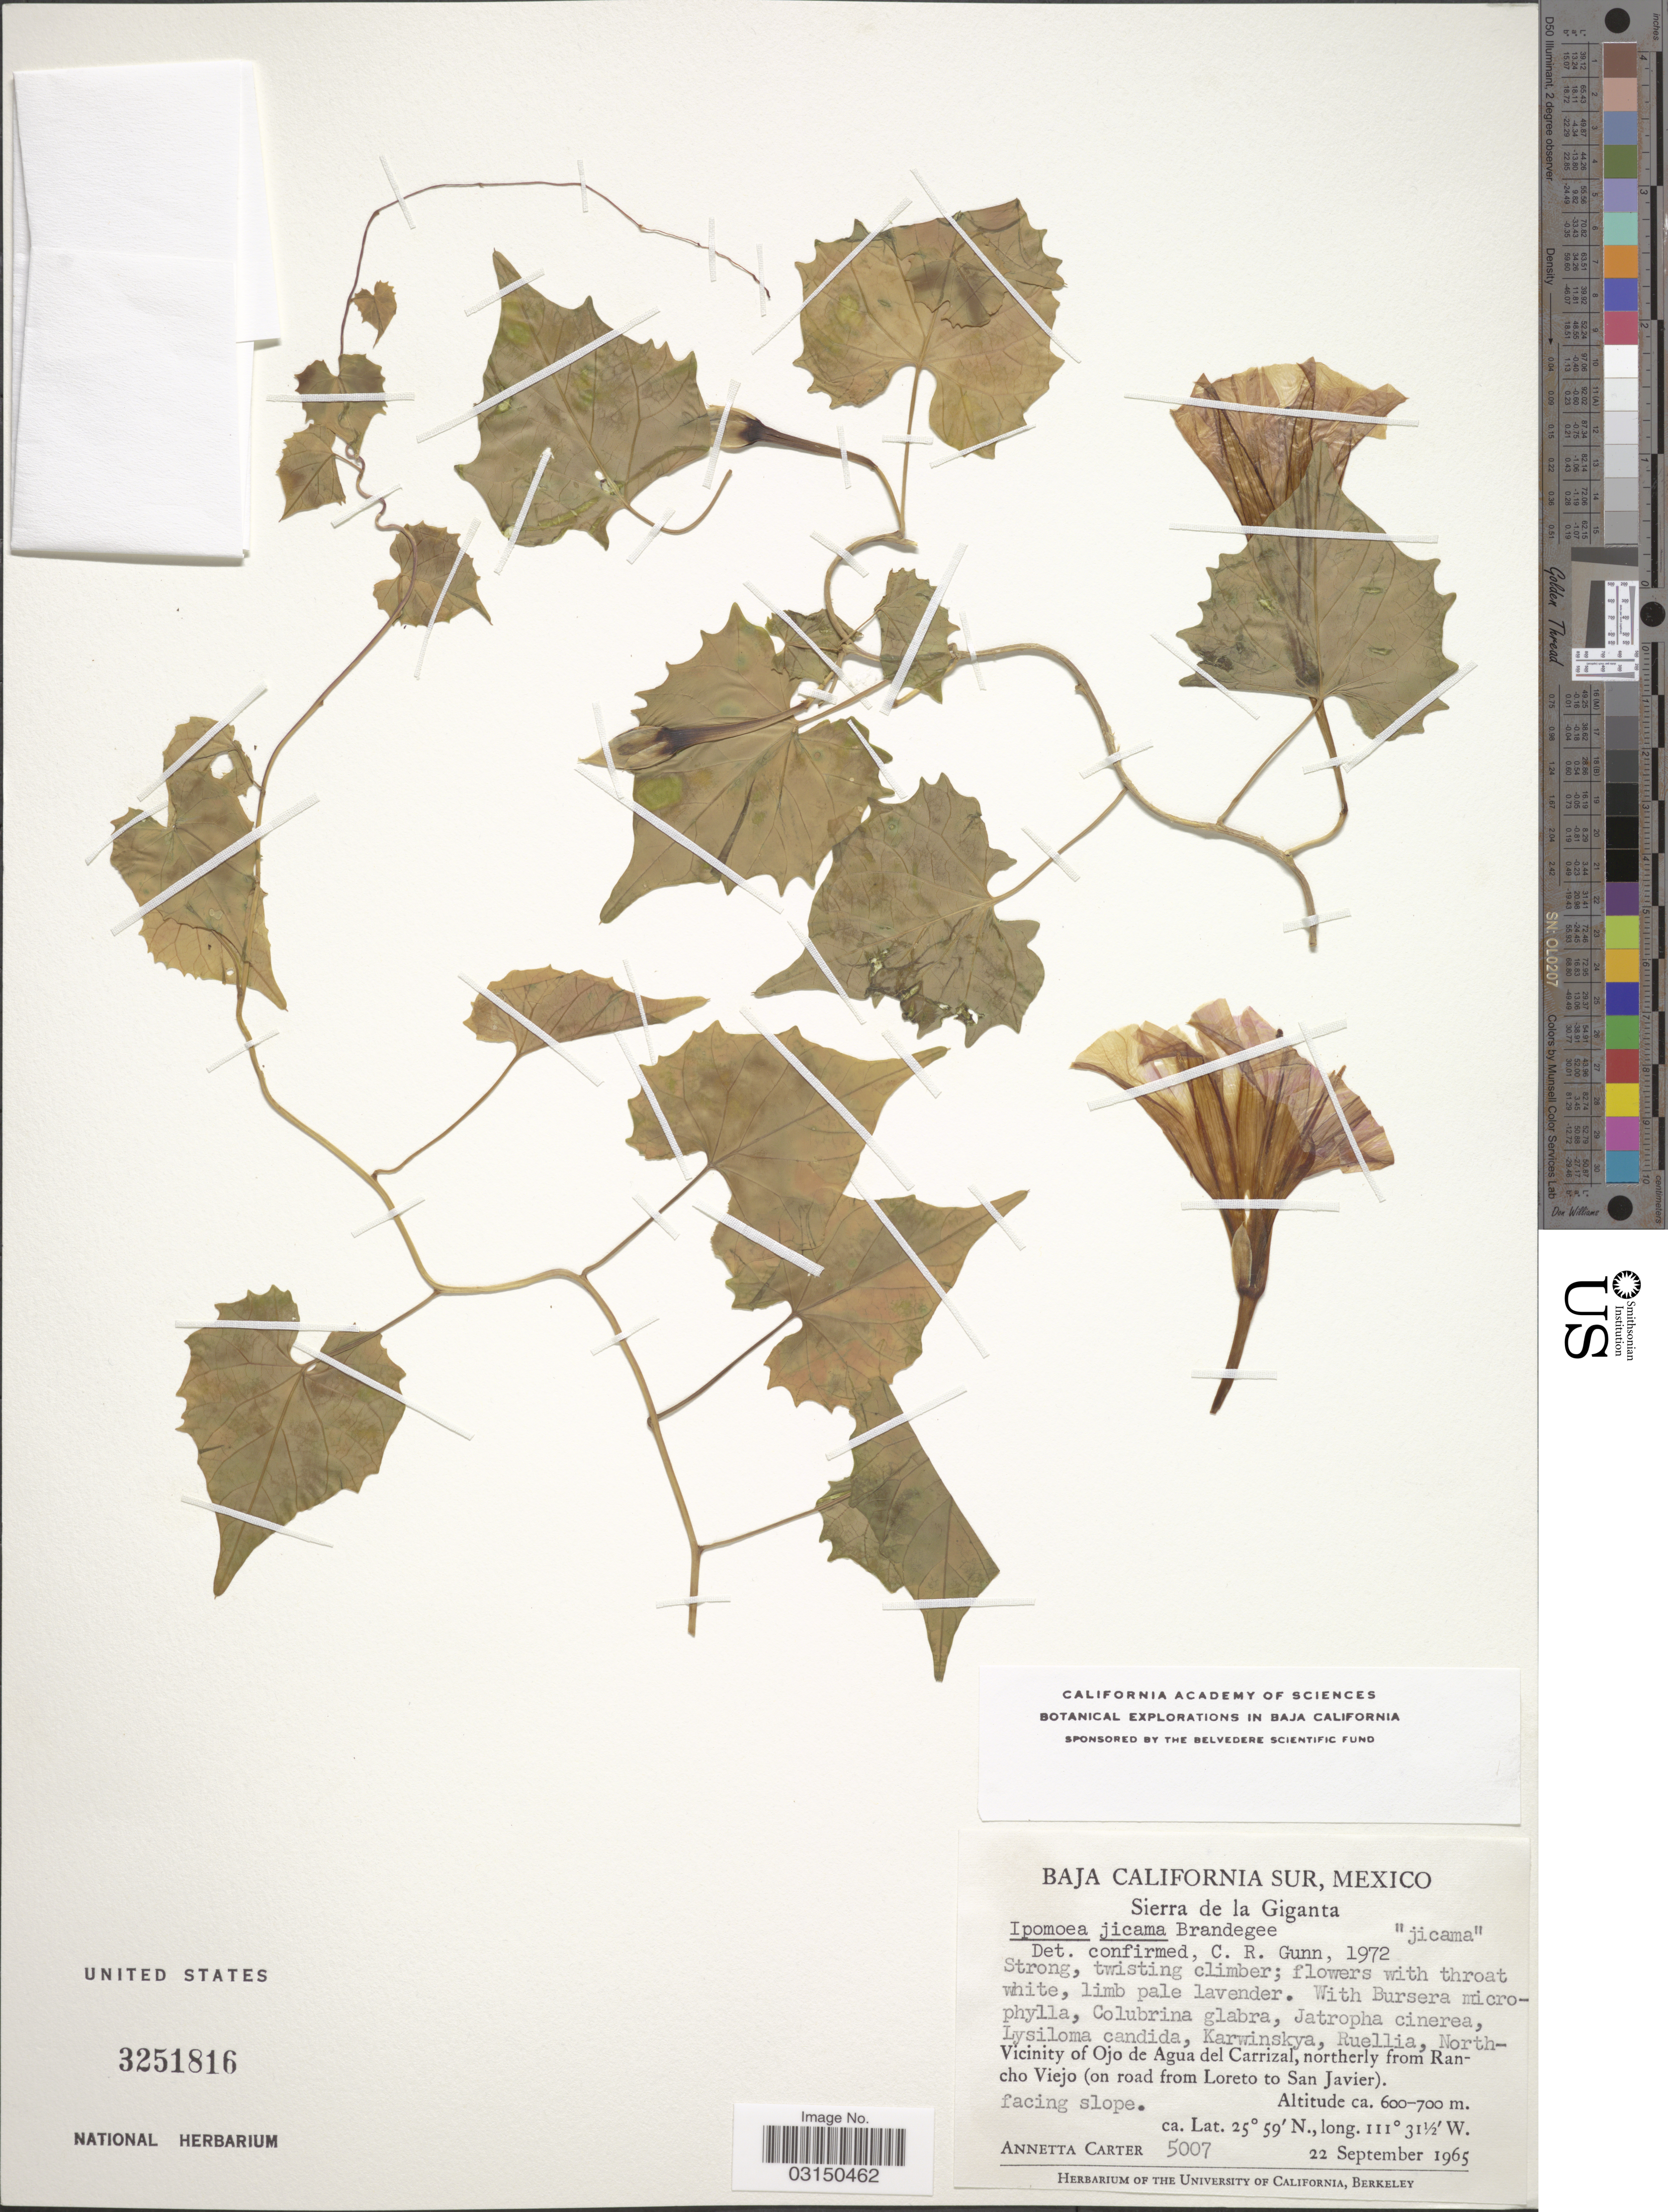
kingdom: Plantae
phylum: Tracheophyta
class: Magnoliopsida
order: Solanales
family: Convolvulaceae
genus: Ipomoea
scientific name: Ipomoea jicama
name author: Brandegee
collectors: A. Carter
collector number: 5007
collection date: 1965-09-22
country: Mexico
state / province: Baja California Sur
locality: Sierra de la Giganta. Vicinity of Ojo de Agua del Carrizal, northerly from Rancho Viejo (on road from Loreto to San Javier).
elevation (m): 600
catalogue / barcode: US 3251816